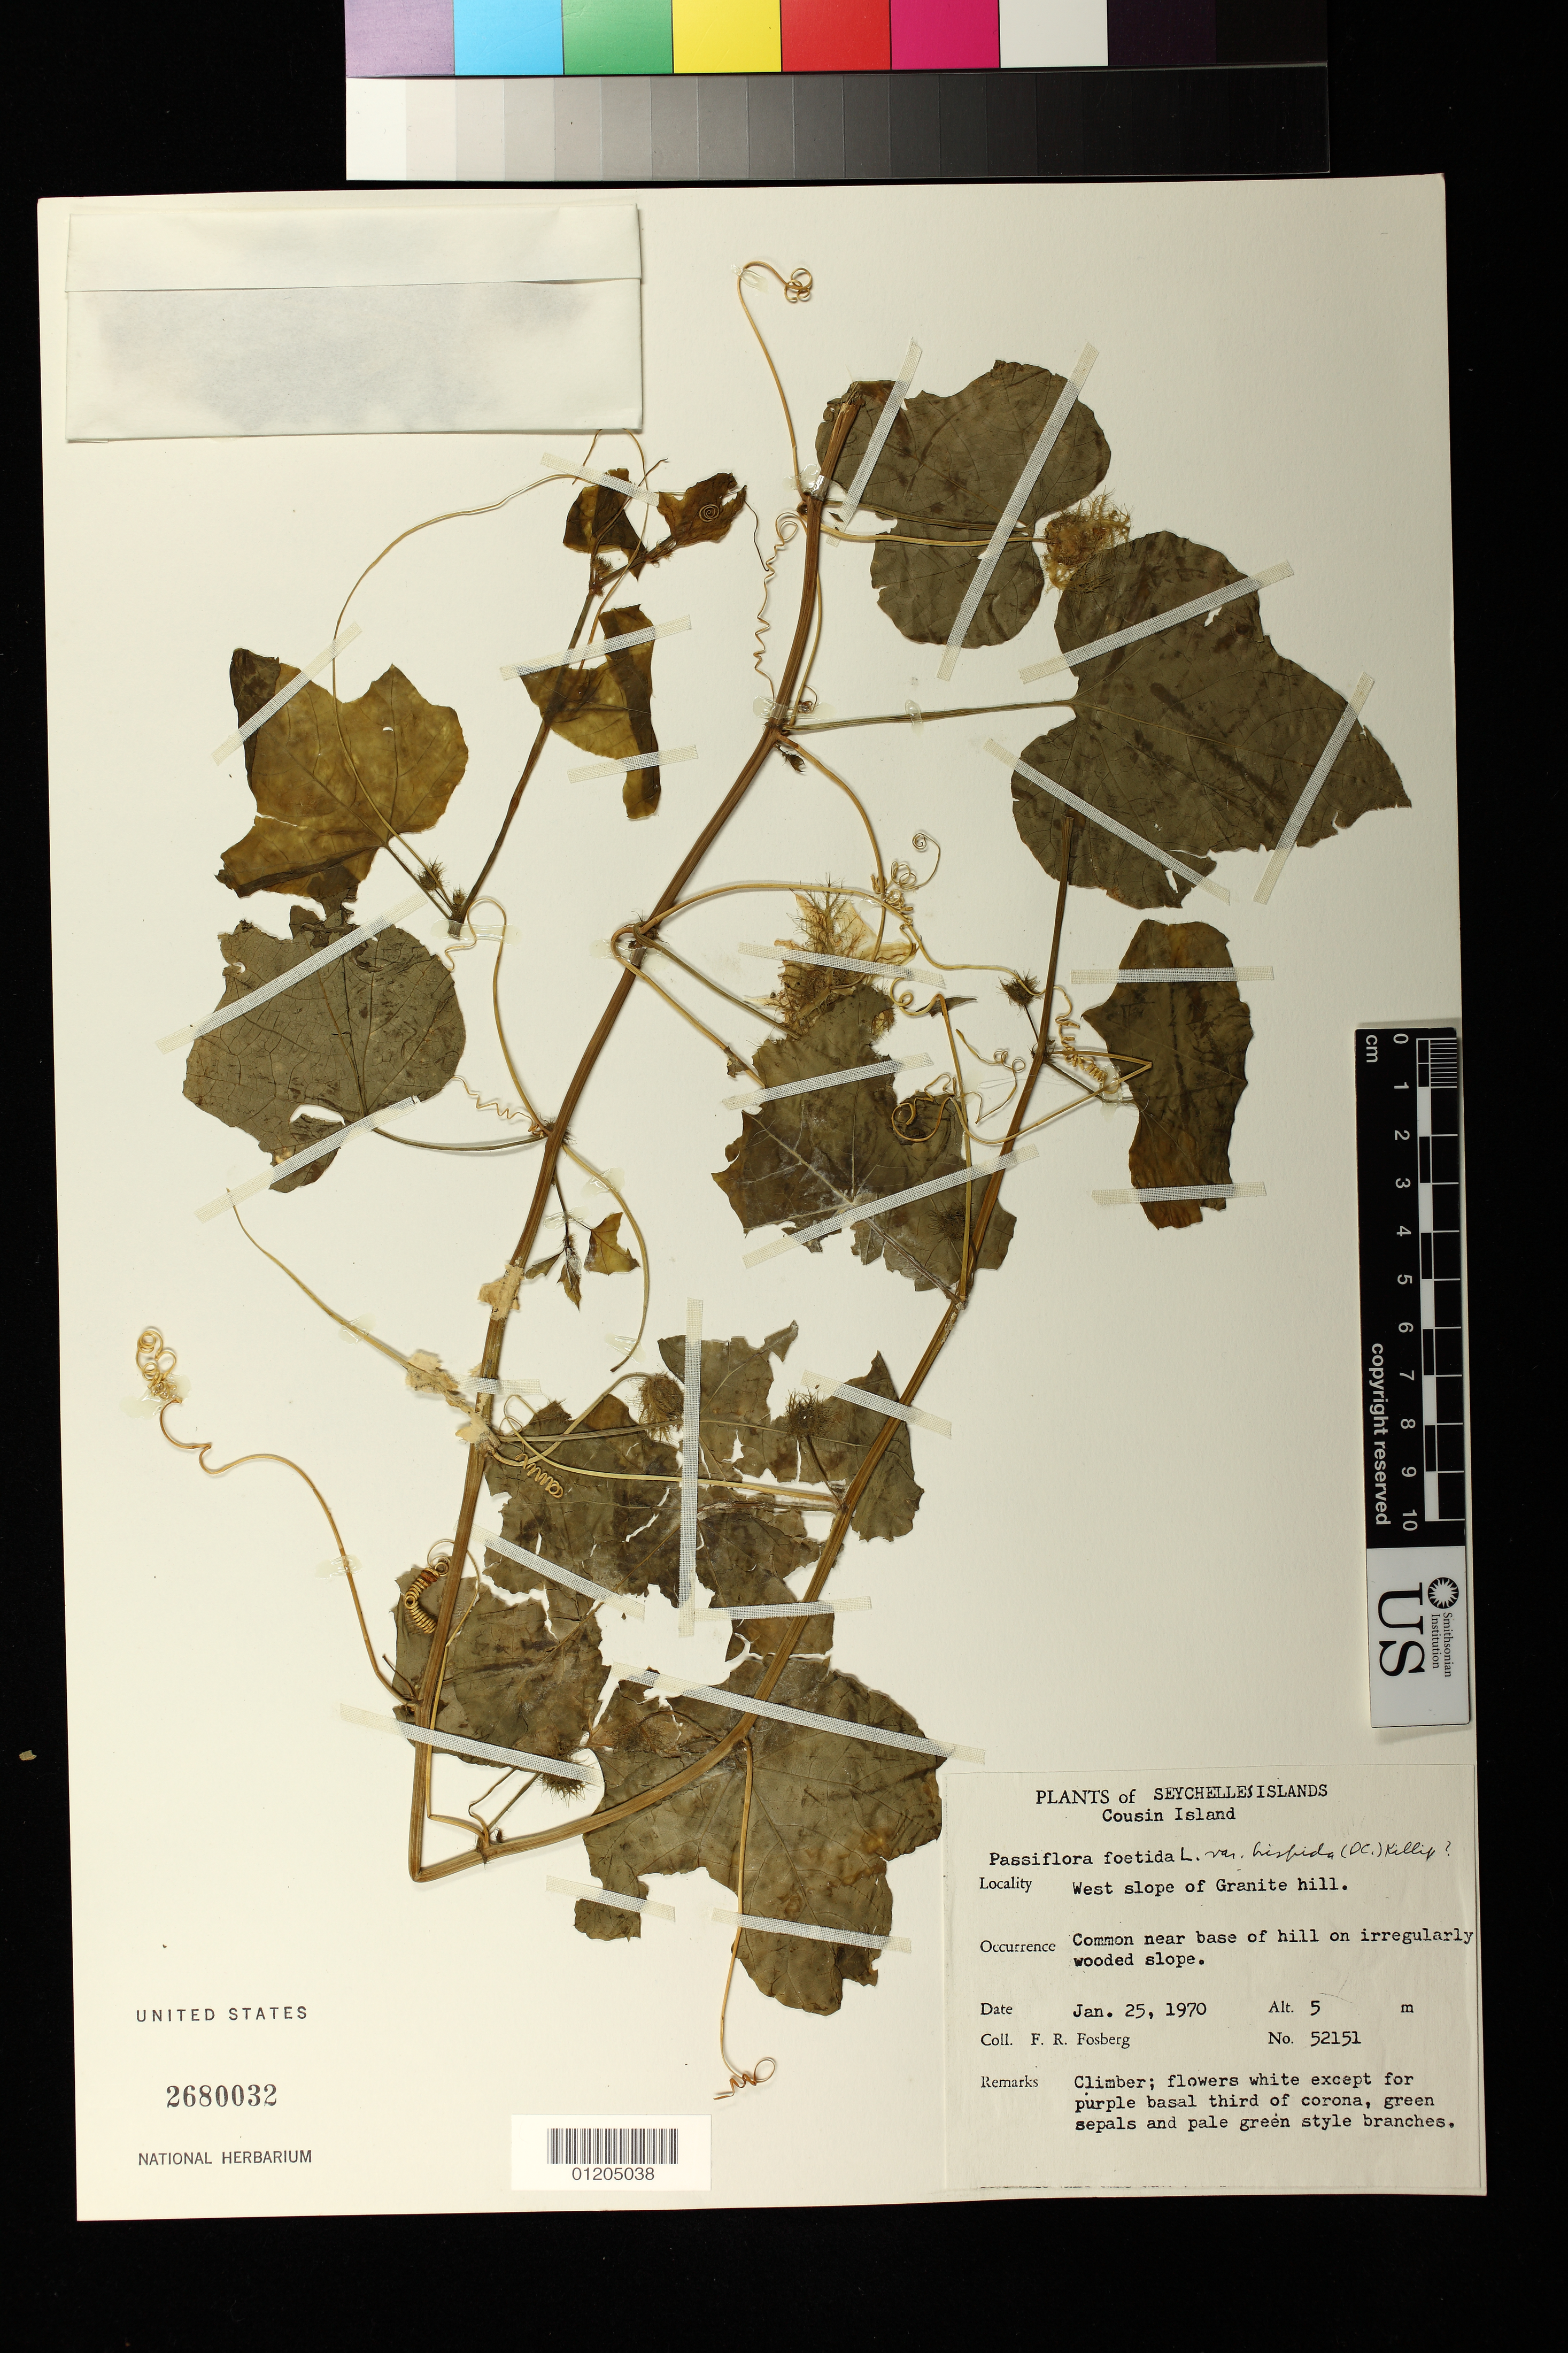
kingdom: Plantae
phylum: Tracheophyta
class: Magnoliopsida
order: Malpighiales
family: Passifloraceae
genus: Passiflora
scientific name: Passiflora foetida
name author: L.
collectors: F. R. Fosberg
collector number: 52151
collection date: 1970-01-25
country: Seychelles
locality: Cousin Island, West slope of Granite hill.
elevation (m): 5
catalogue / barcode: US 2680032